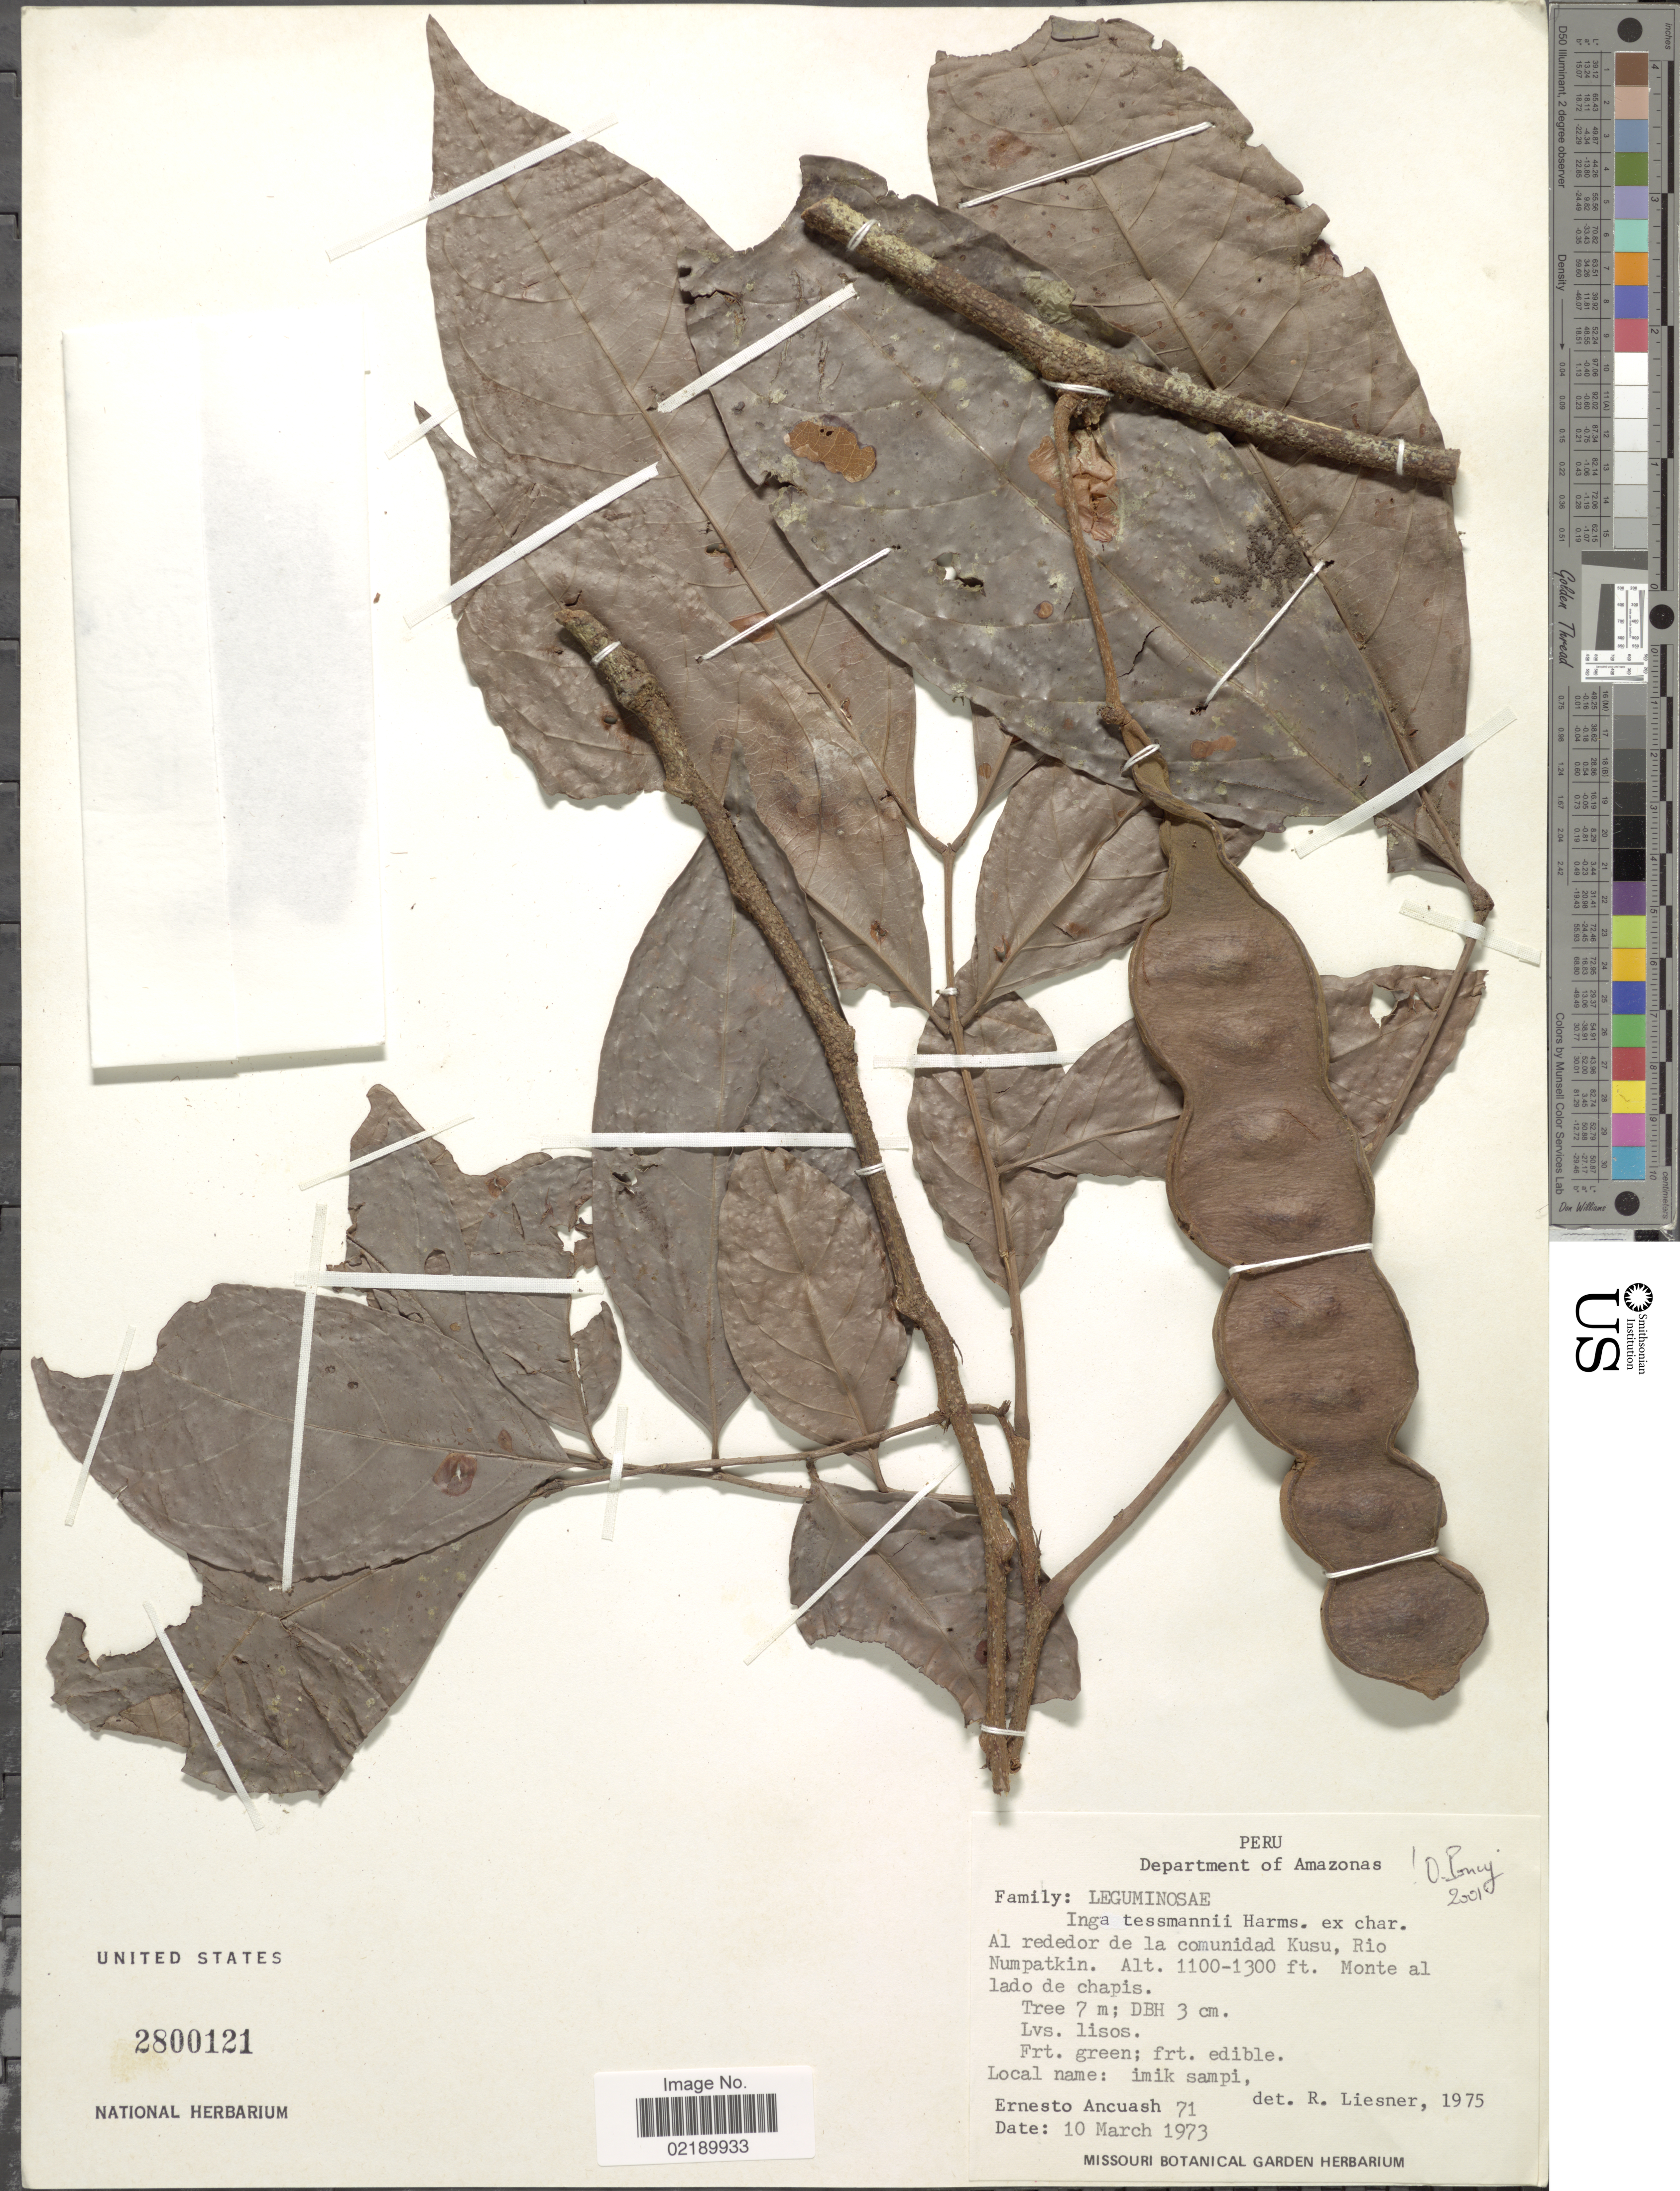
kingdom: Plantae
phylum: Tracheophyta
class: Magnoliopsida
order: Fabales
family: Fabaceae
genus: Inga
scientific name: Inga tessmannii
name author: Harms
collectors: E. Ancuash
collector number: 71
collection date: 1973-03-10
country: Peru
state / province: Amazonas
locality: Al rededor de la comunidad Kusu, Rio Numpatkin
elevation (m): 335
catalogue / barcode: US 2800121